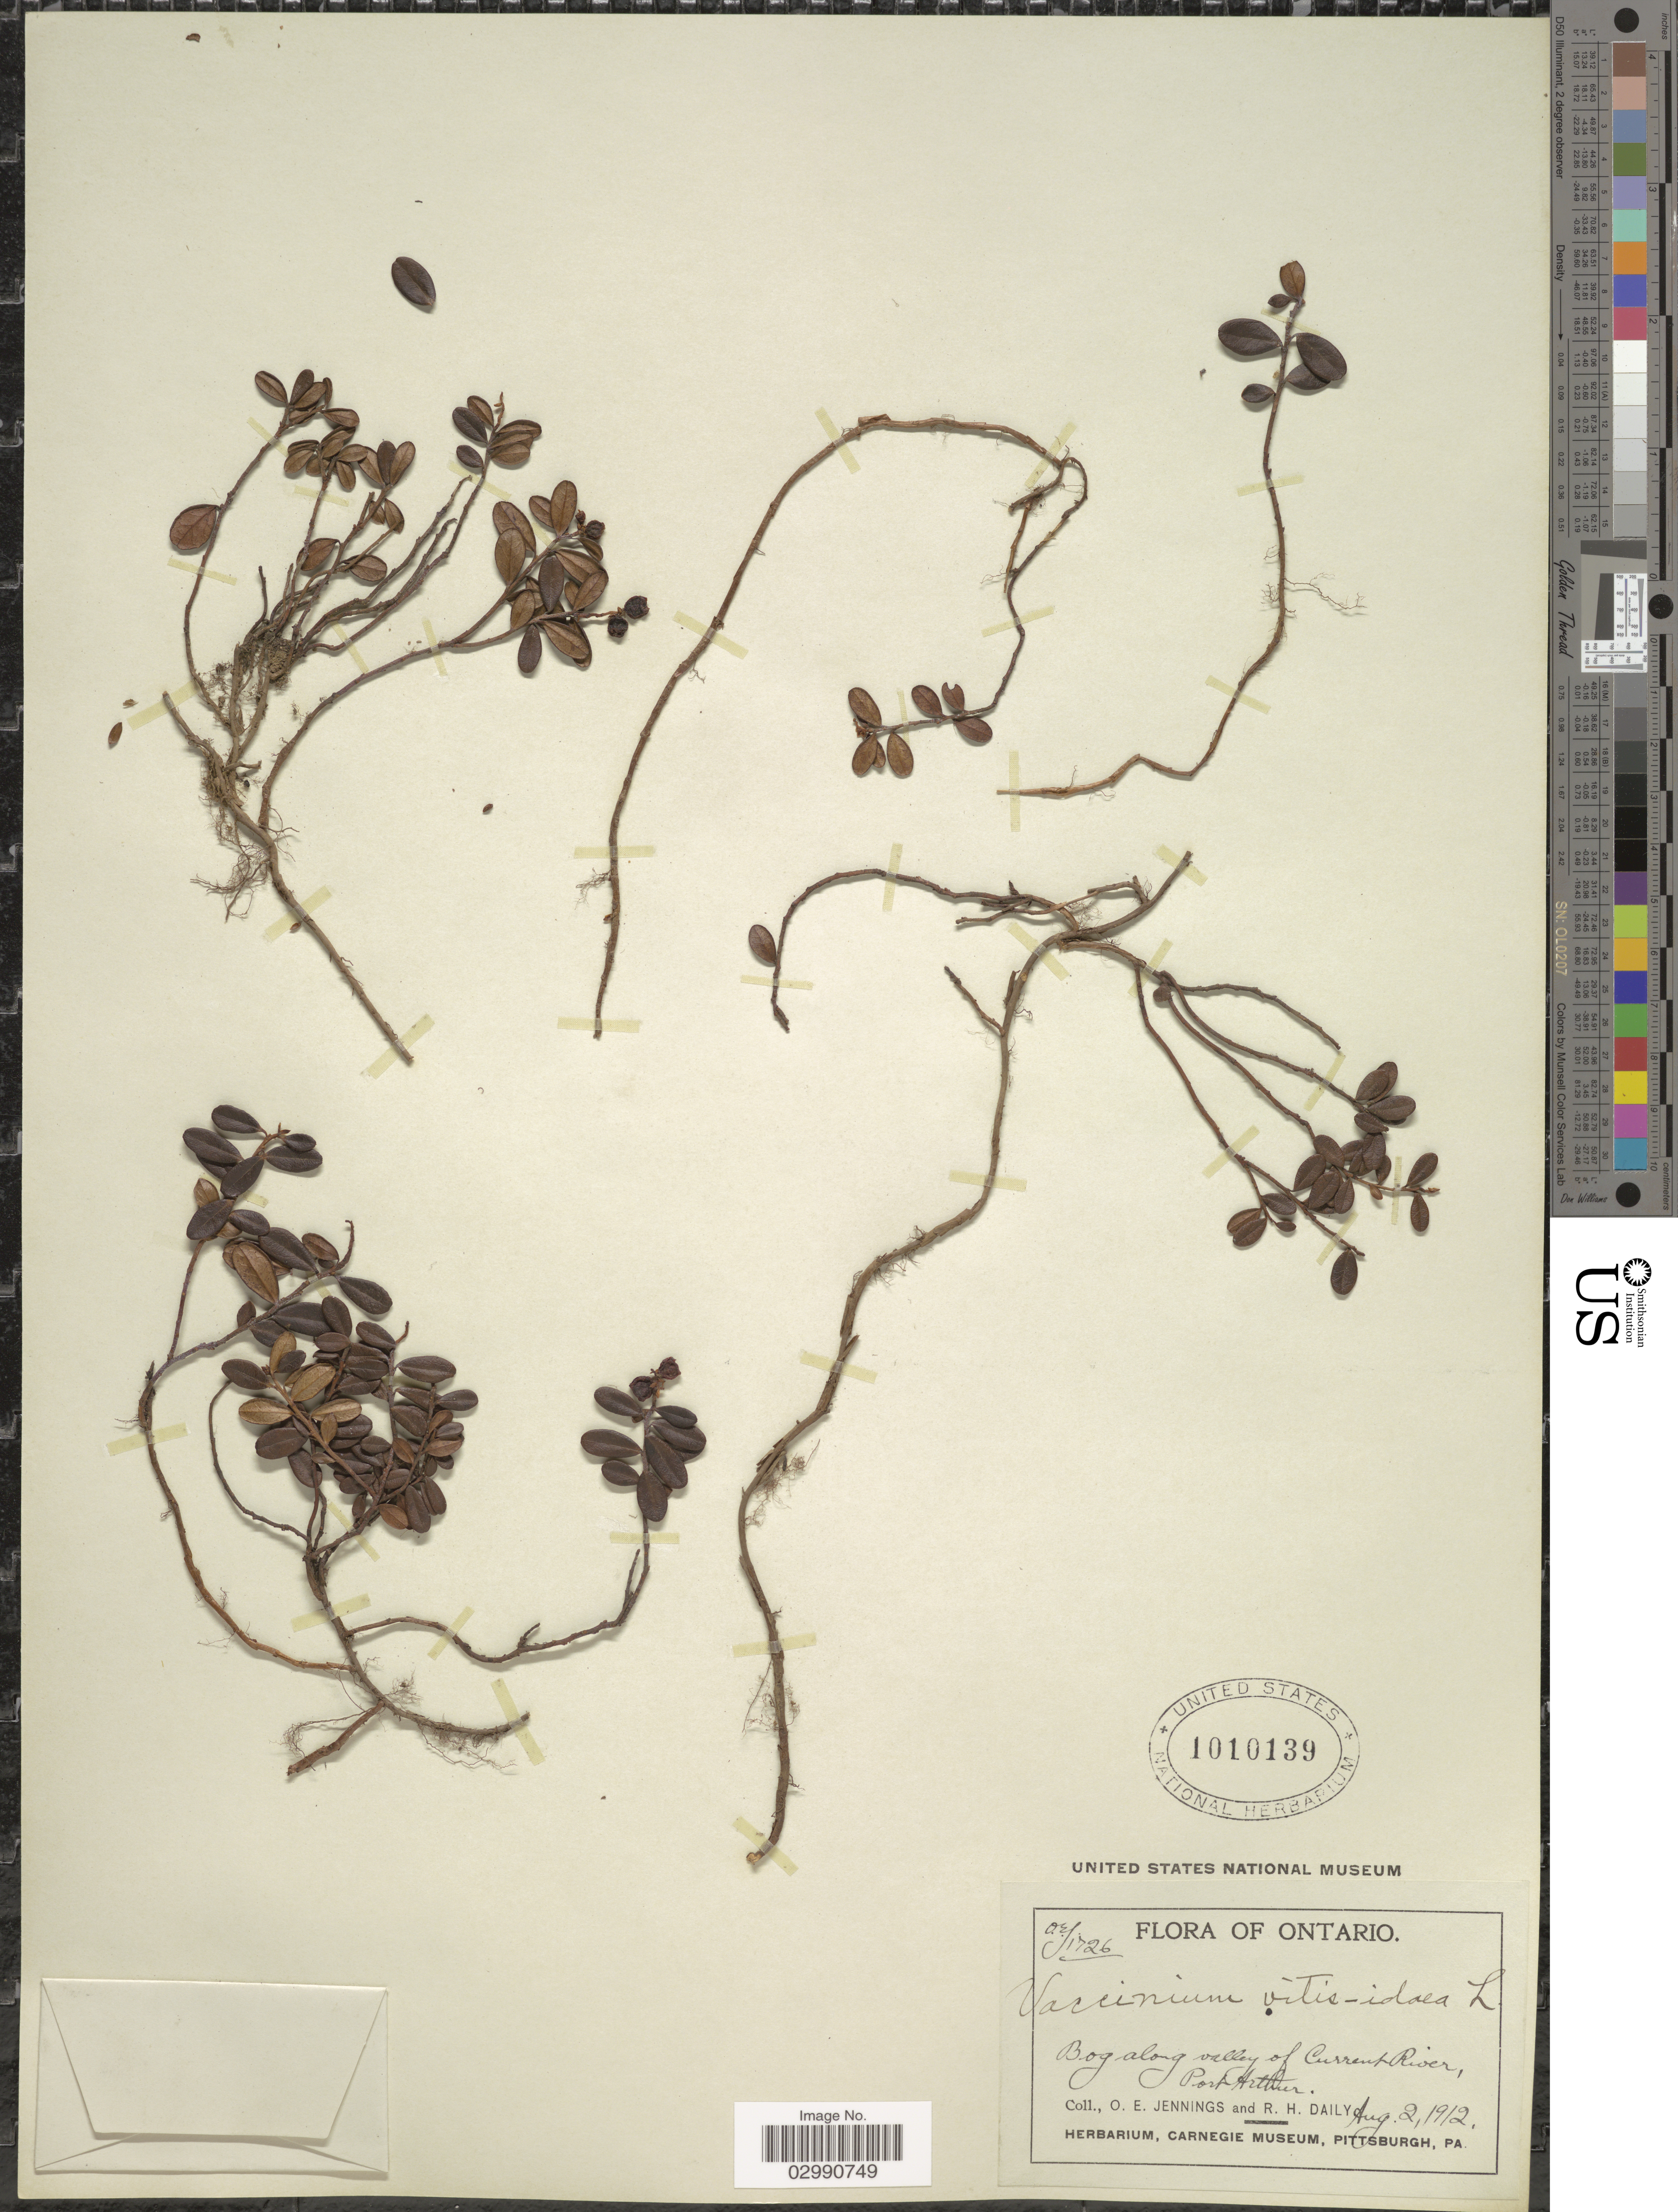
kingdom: Plantae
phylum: Tracheophyta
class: Magnoliopsida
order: Ericales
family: Ericaceae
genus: Vaccinium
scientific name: Vaccinium vitis-idaea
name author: L.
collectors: O. E. Jennings & R. Daily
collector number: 1726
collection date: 1912-08-02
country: Canada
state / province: Ontario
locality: Bog along valley of Current River, Port Arthur.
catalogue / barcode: US 1010139